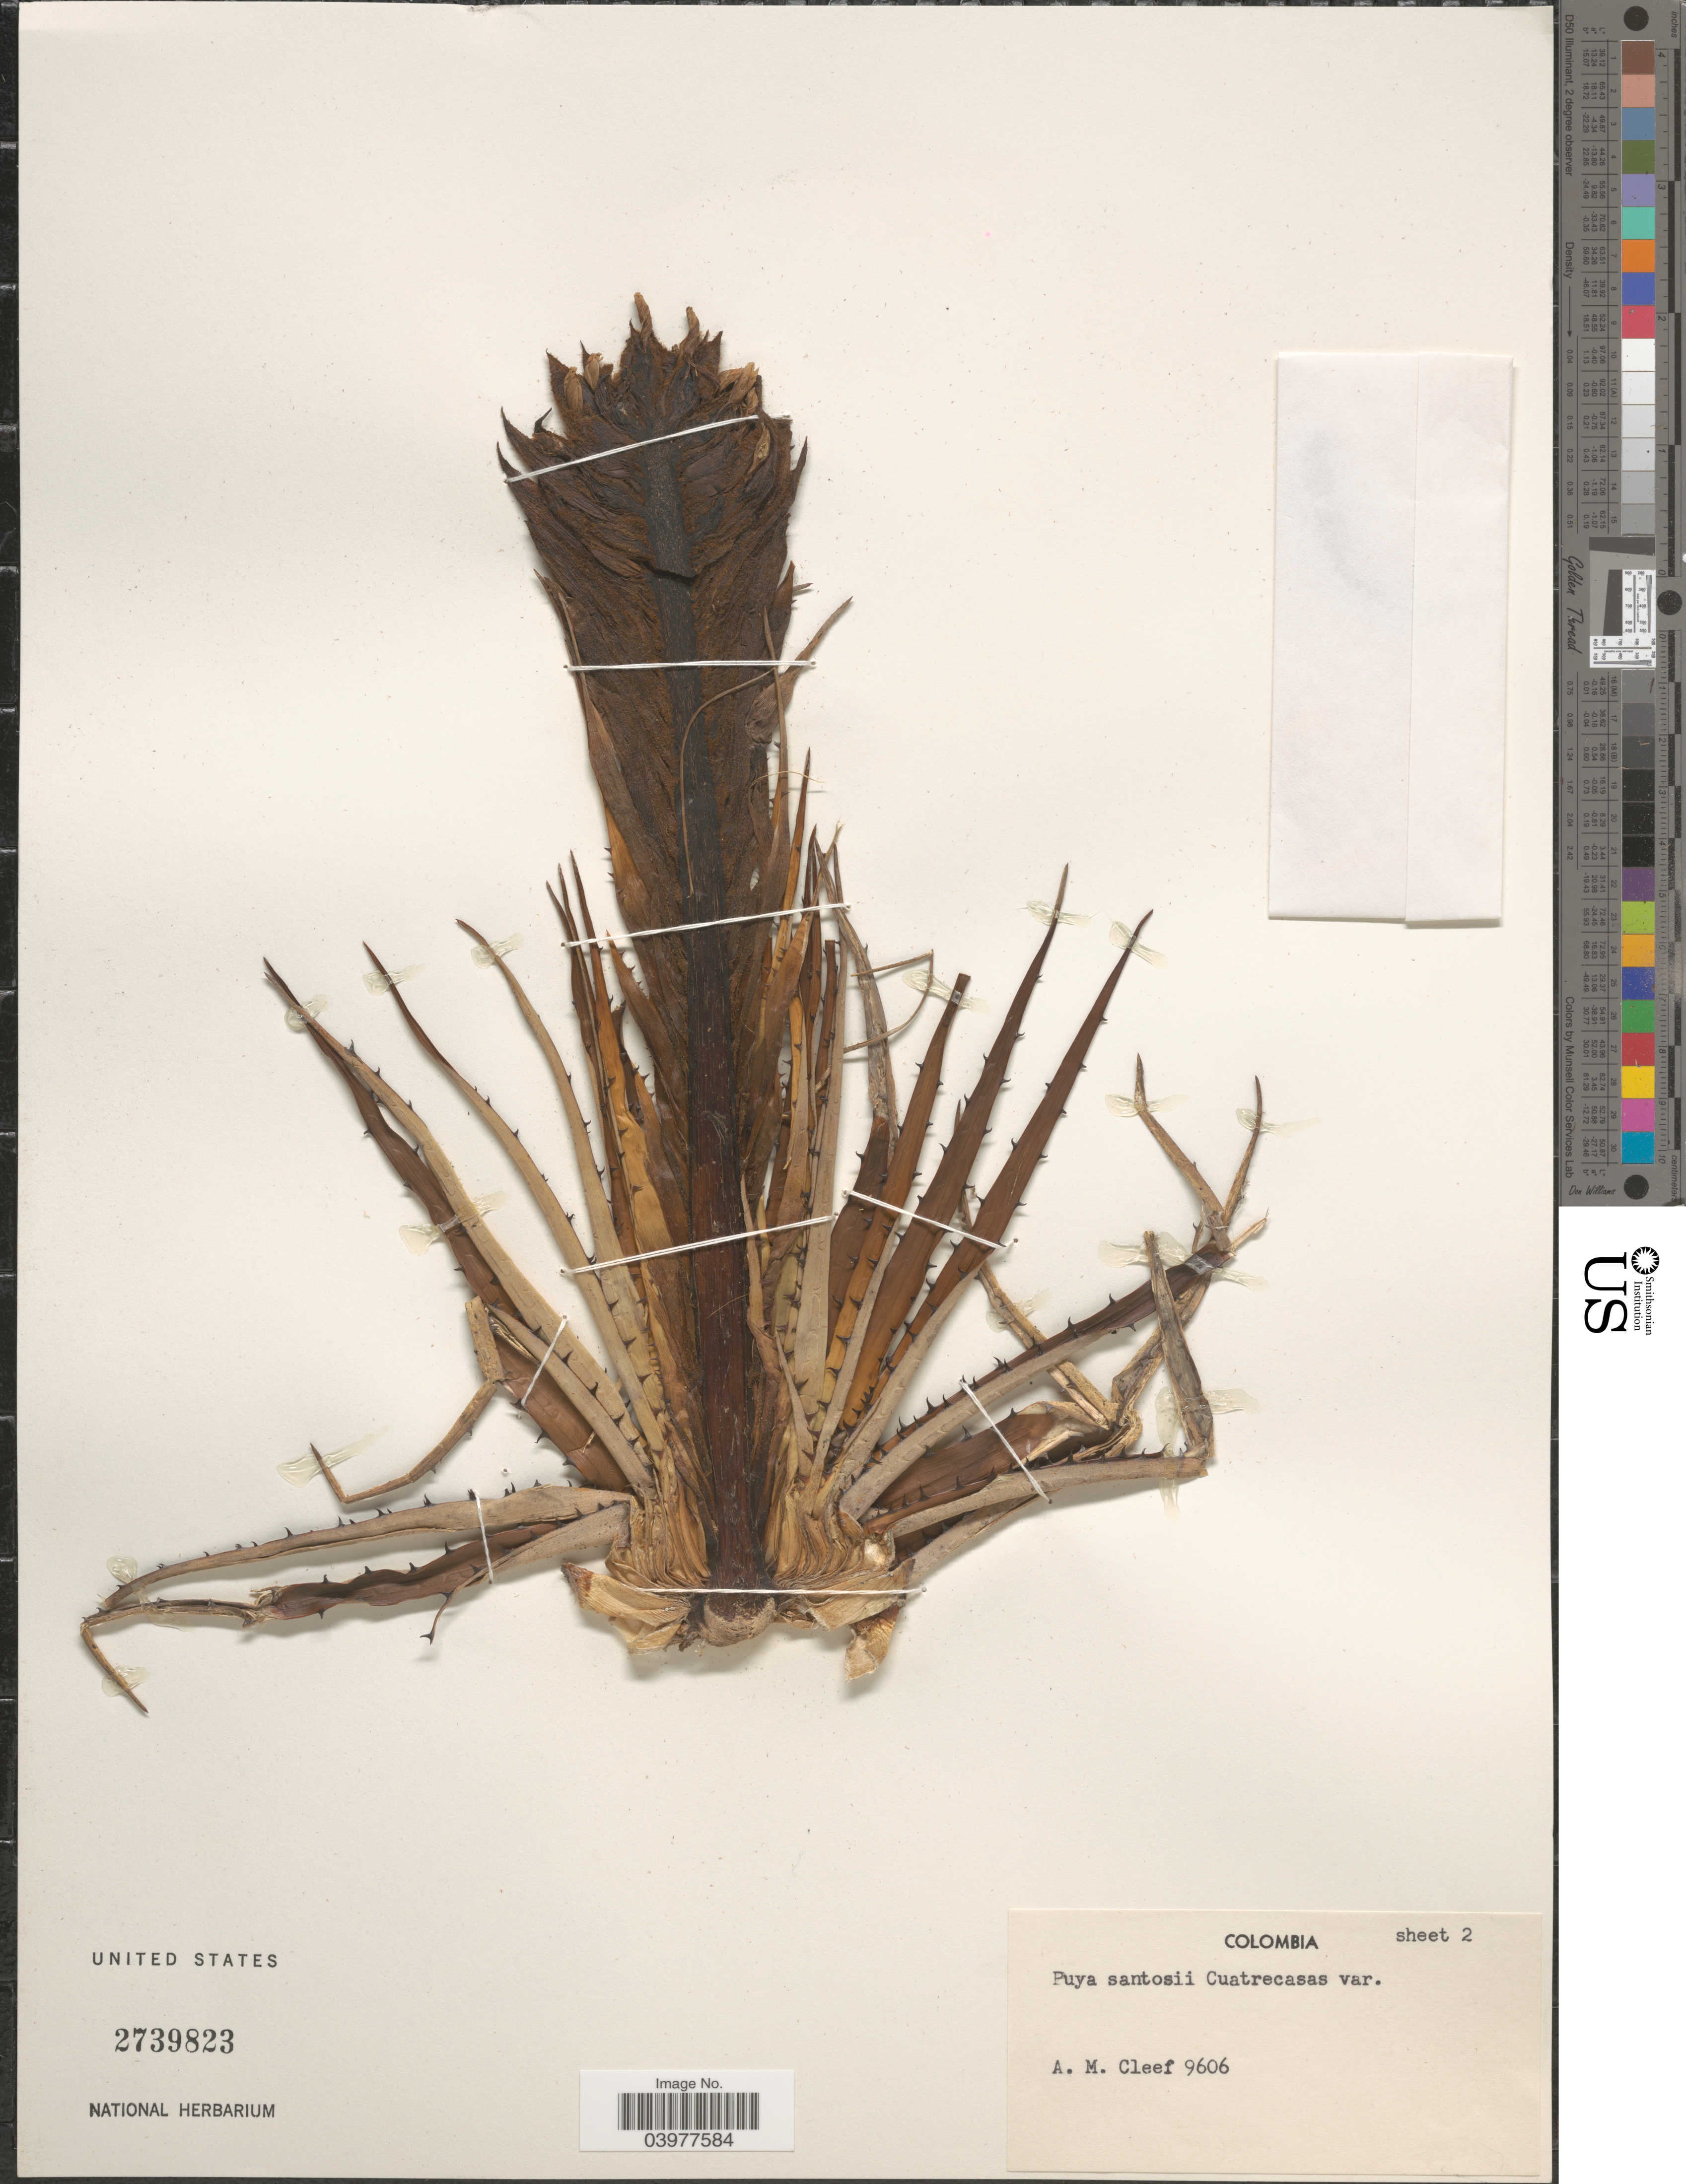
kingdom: Plantae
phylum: Tracheophyta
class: Liliopsida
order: Poales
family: Bromeliaceae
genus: Puya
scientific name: Puya santosii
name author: Cuatrec.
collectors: A. M. Cleef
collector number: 9606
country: Colombia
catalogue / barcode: US 2739823